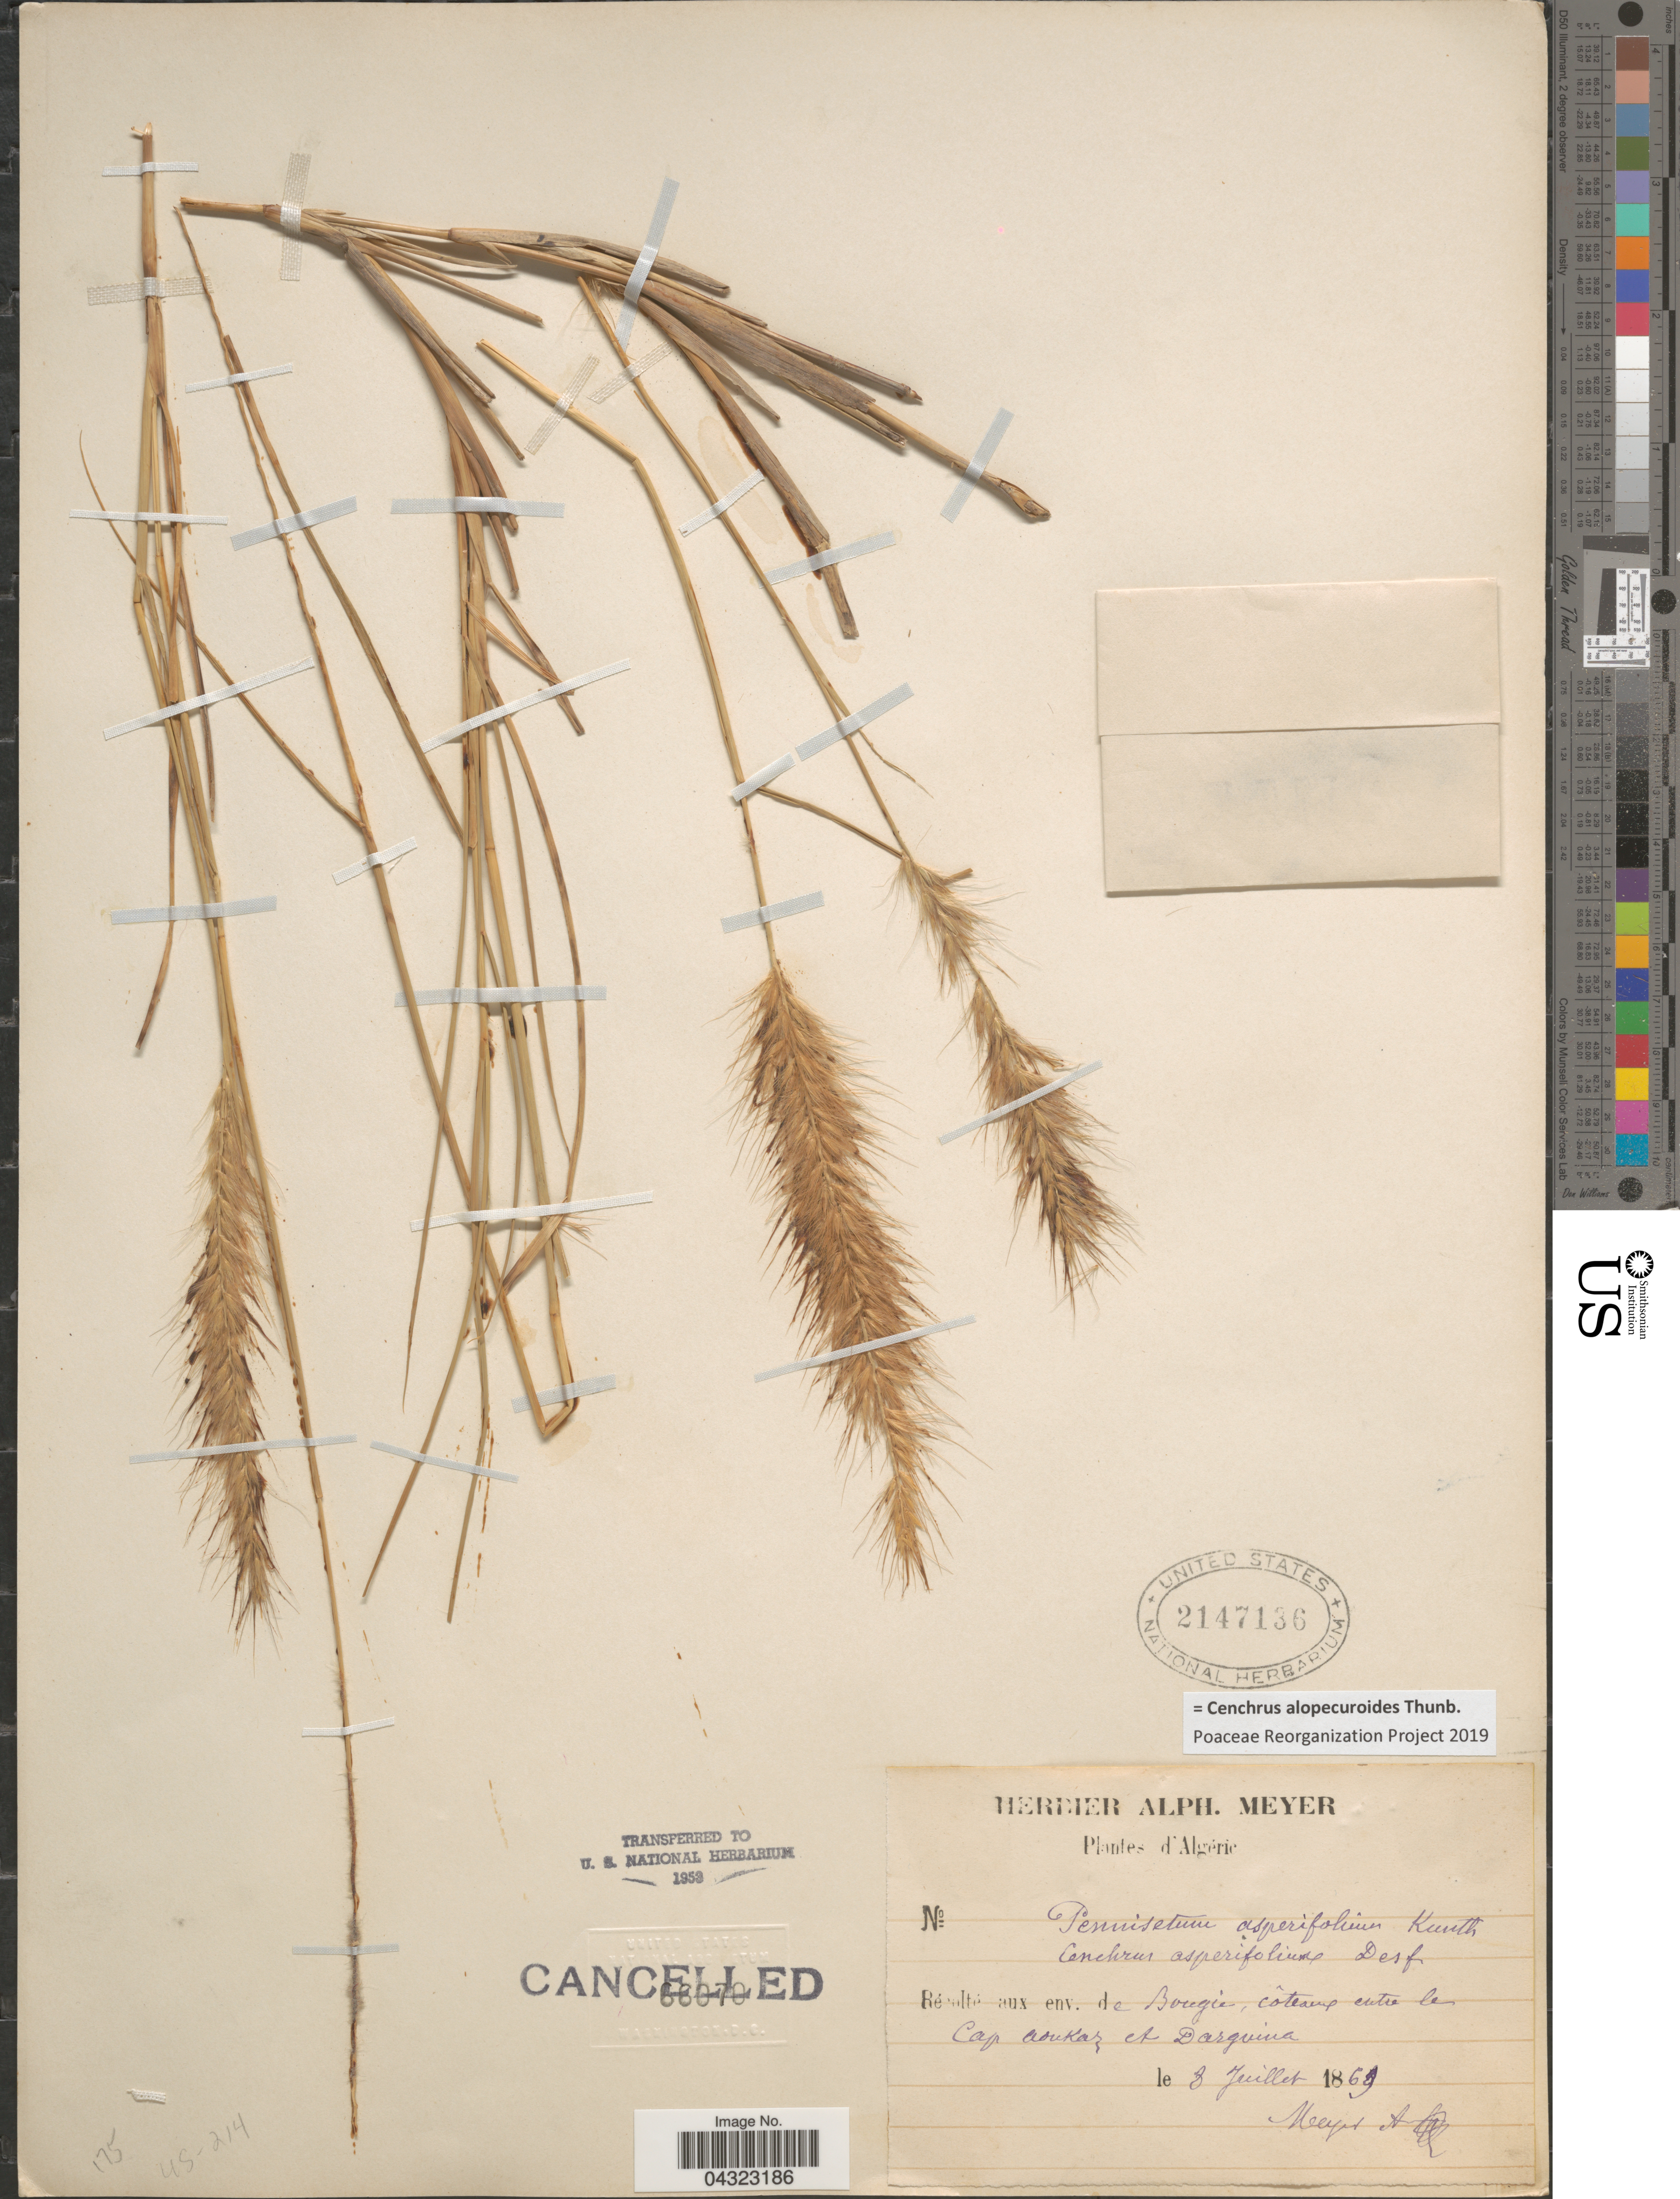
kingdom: Plantae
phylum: Tracheophyta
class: Liliopsida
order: Poales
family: Poaceae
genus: Cenchrus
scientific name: Cenchrus alopecuroides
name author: Thunb.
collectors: A. B. Meyer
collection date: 1869-07-08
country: Algeria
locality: Bougie, côteaux entre le Cap Aoukas et Darguina.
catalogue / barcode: US 2147136